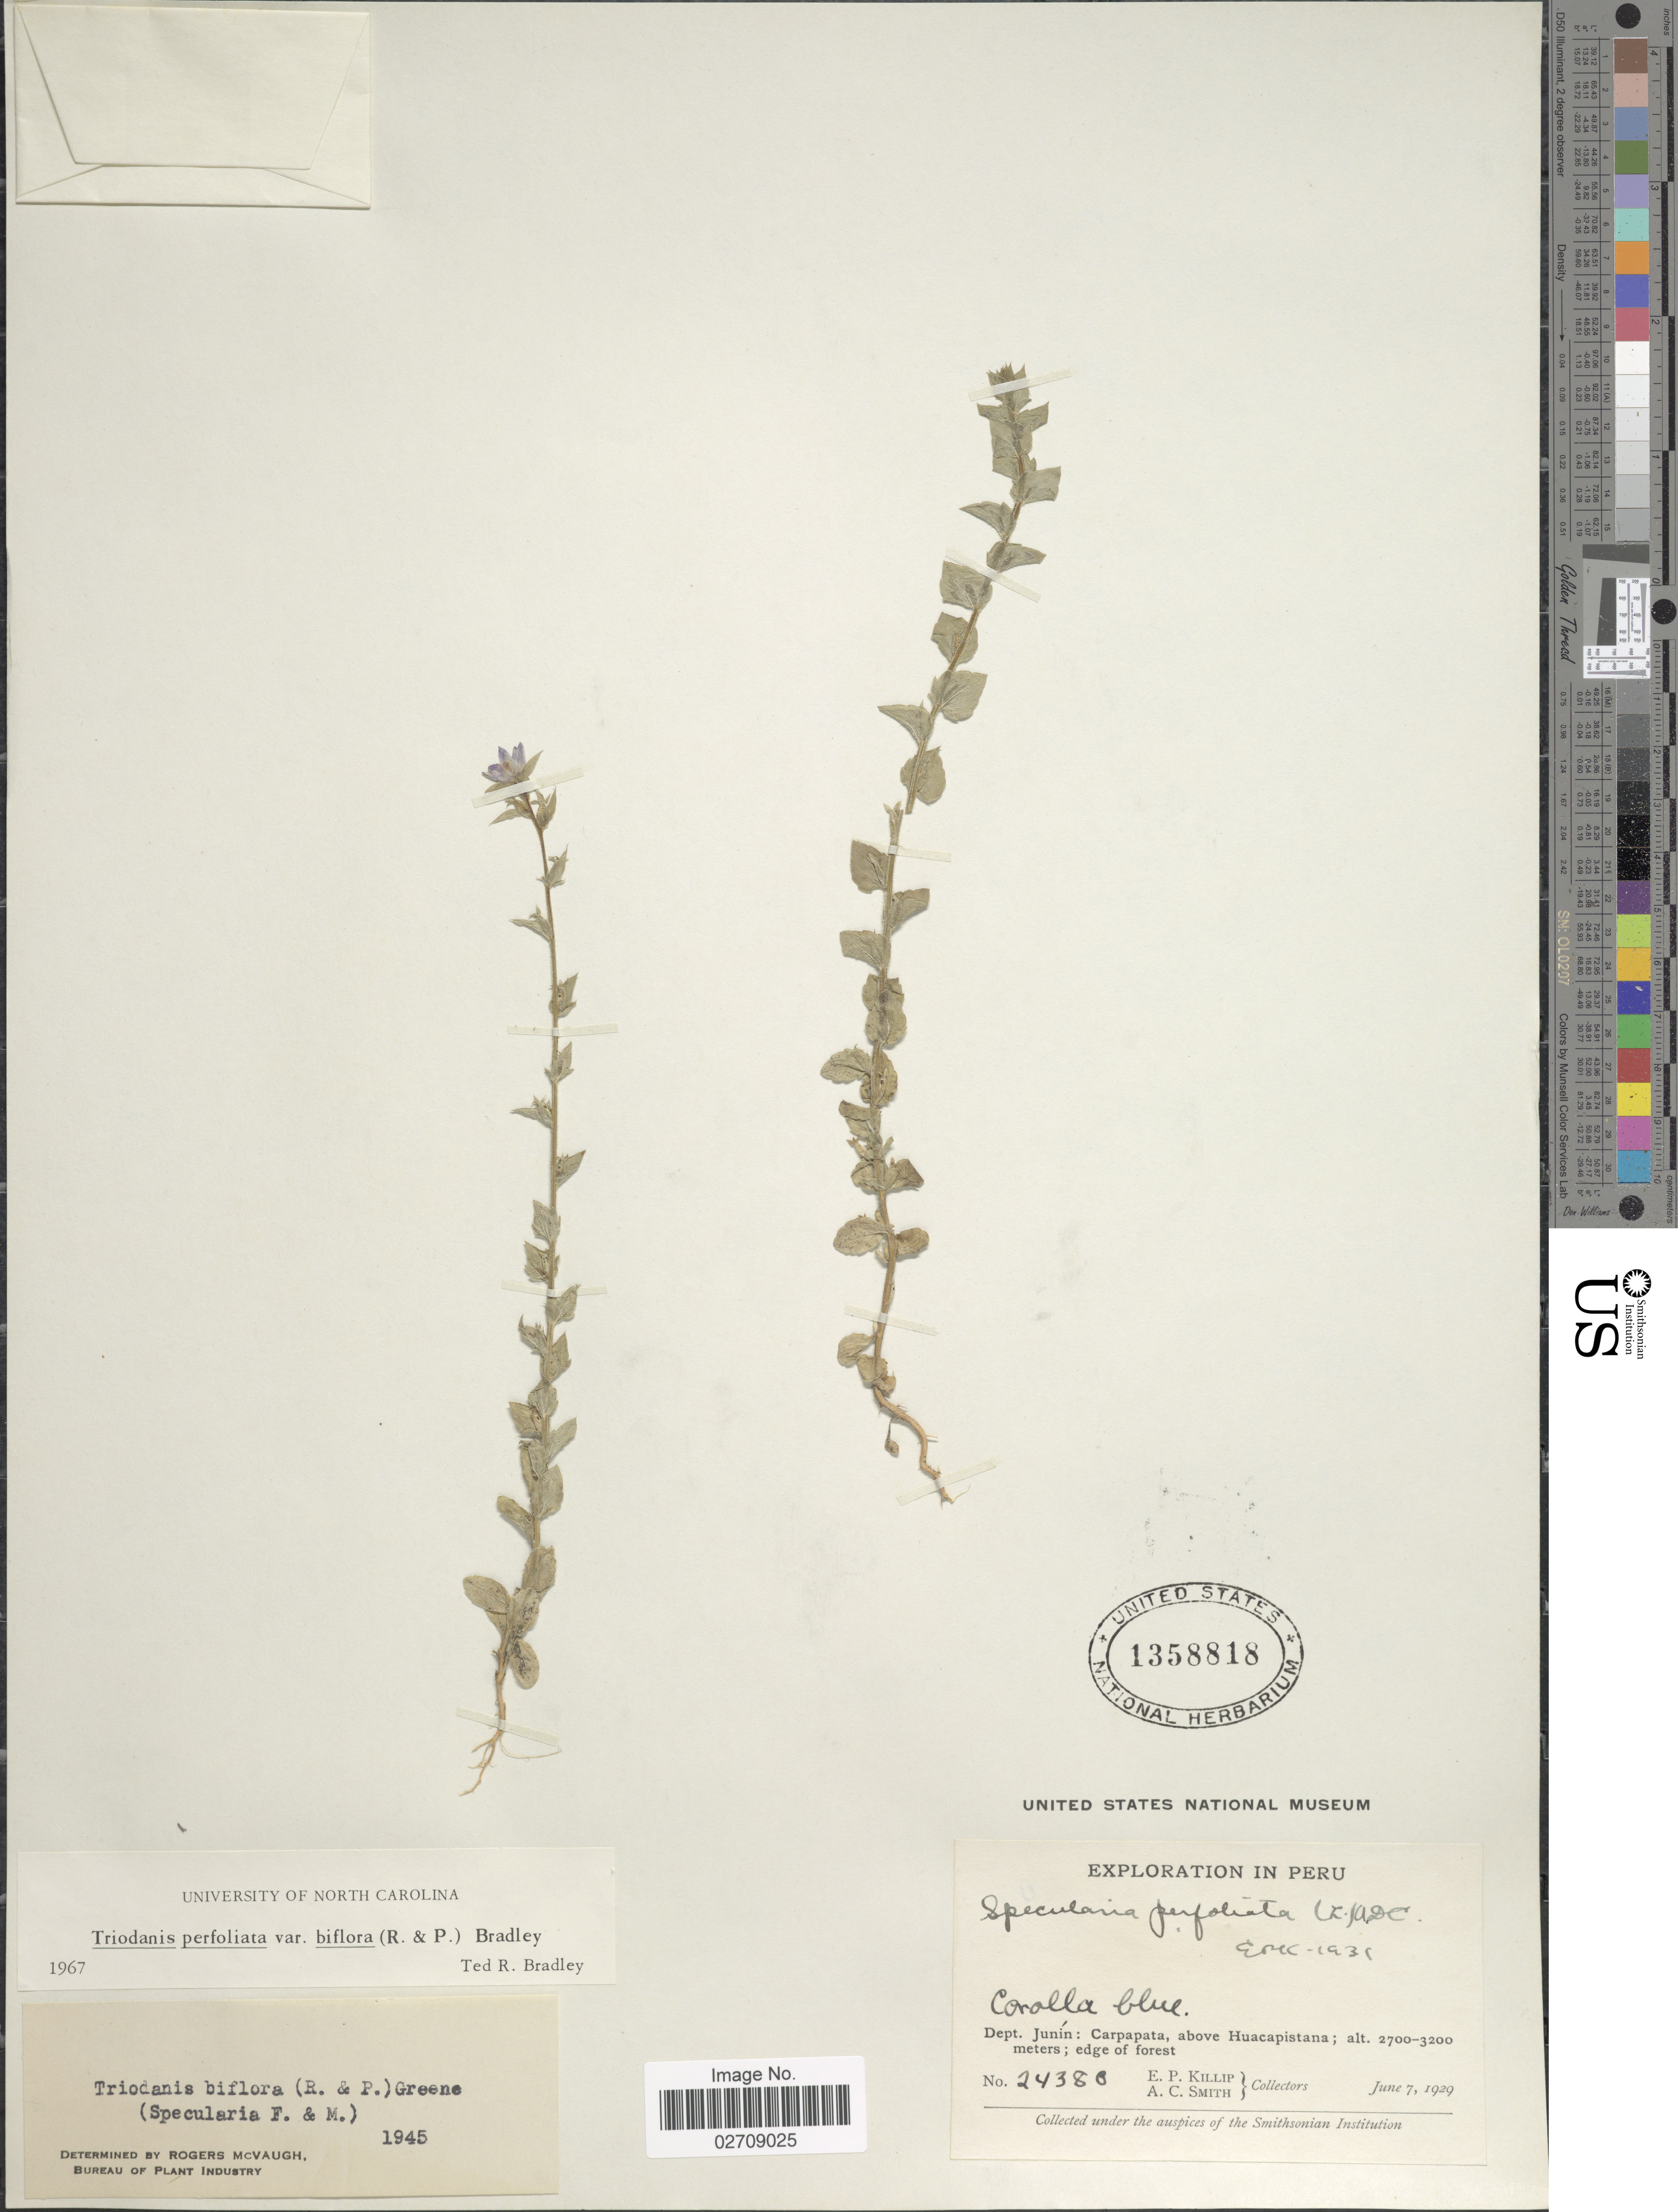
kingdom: Plantae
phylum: Tracheophyta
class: Magnoliopsida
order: Asterales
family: Campanulaceae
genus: Triodanis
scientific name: Triodanis perfoliata var. biflora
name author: (Ruiz & Pav.) Bradley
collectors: E. P. Killip & A. C. Smith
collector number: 24388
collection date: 1929-06-07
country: Peru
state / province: Junín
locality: Carpapata, above Huacapistana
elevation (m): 2700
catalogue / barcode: US 1358818